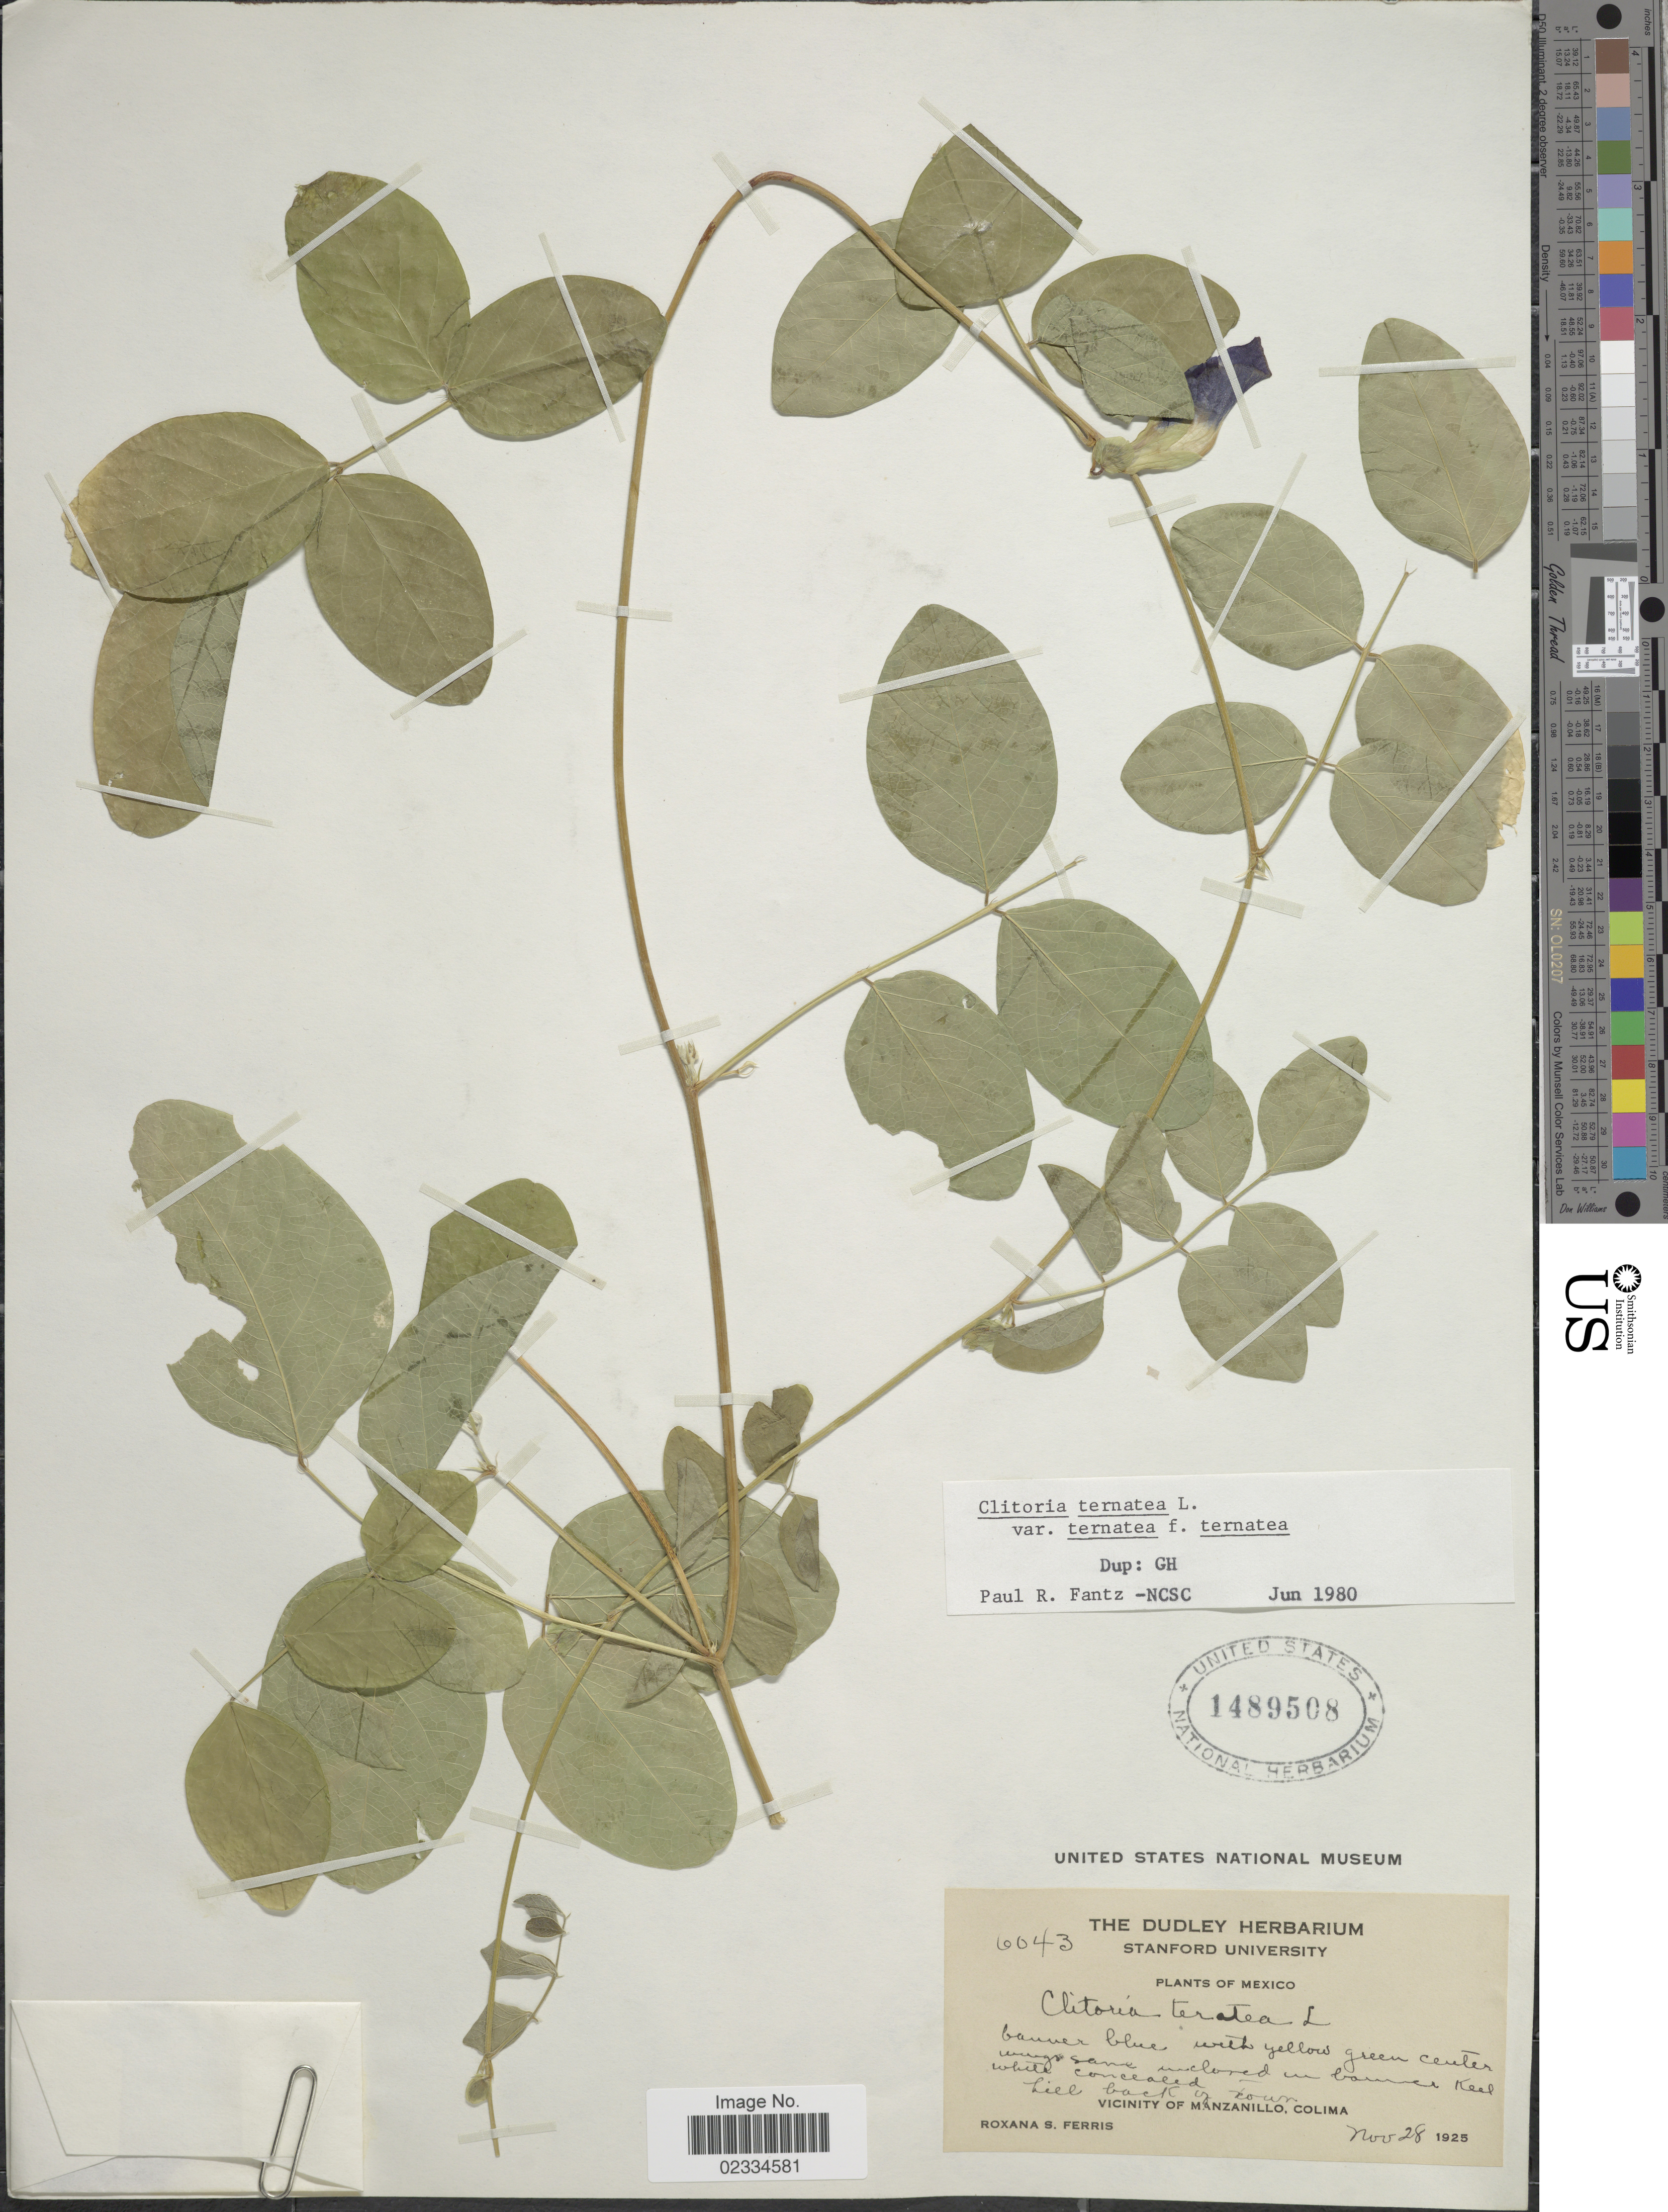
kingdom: Plantae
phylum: Tracheophyta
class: Magnoliopsida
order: Fabales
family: Fabaceae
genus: Clitoria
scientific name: Clitoria ternatea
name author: L.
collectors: R. S. Ferris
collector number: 6043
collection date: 1925-11-28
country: Mexico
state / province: Colima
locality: Vicinity of Manzanillo, Colima, hills back of town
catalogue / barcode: US 1489508